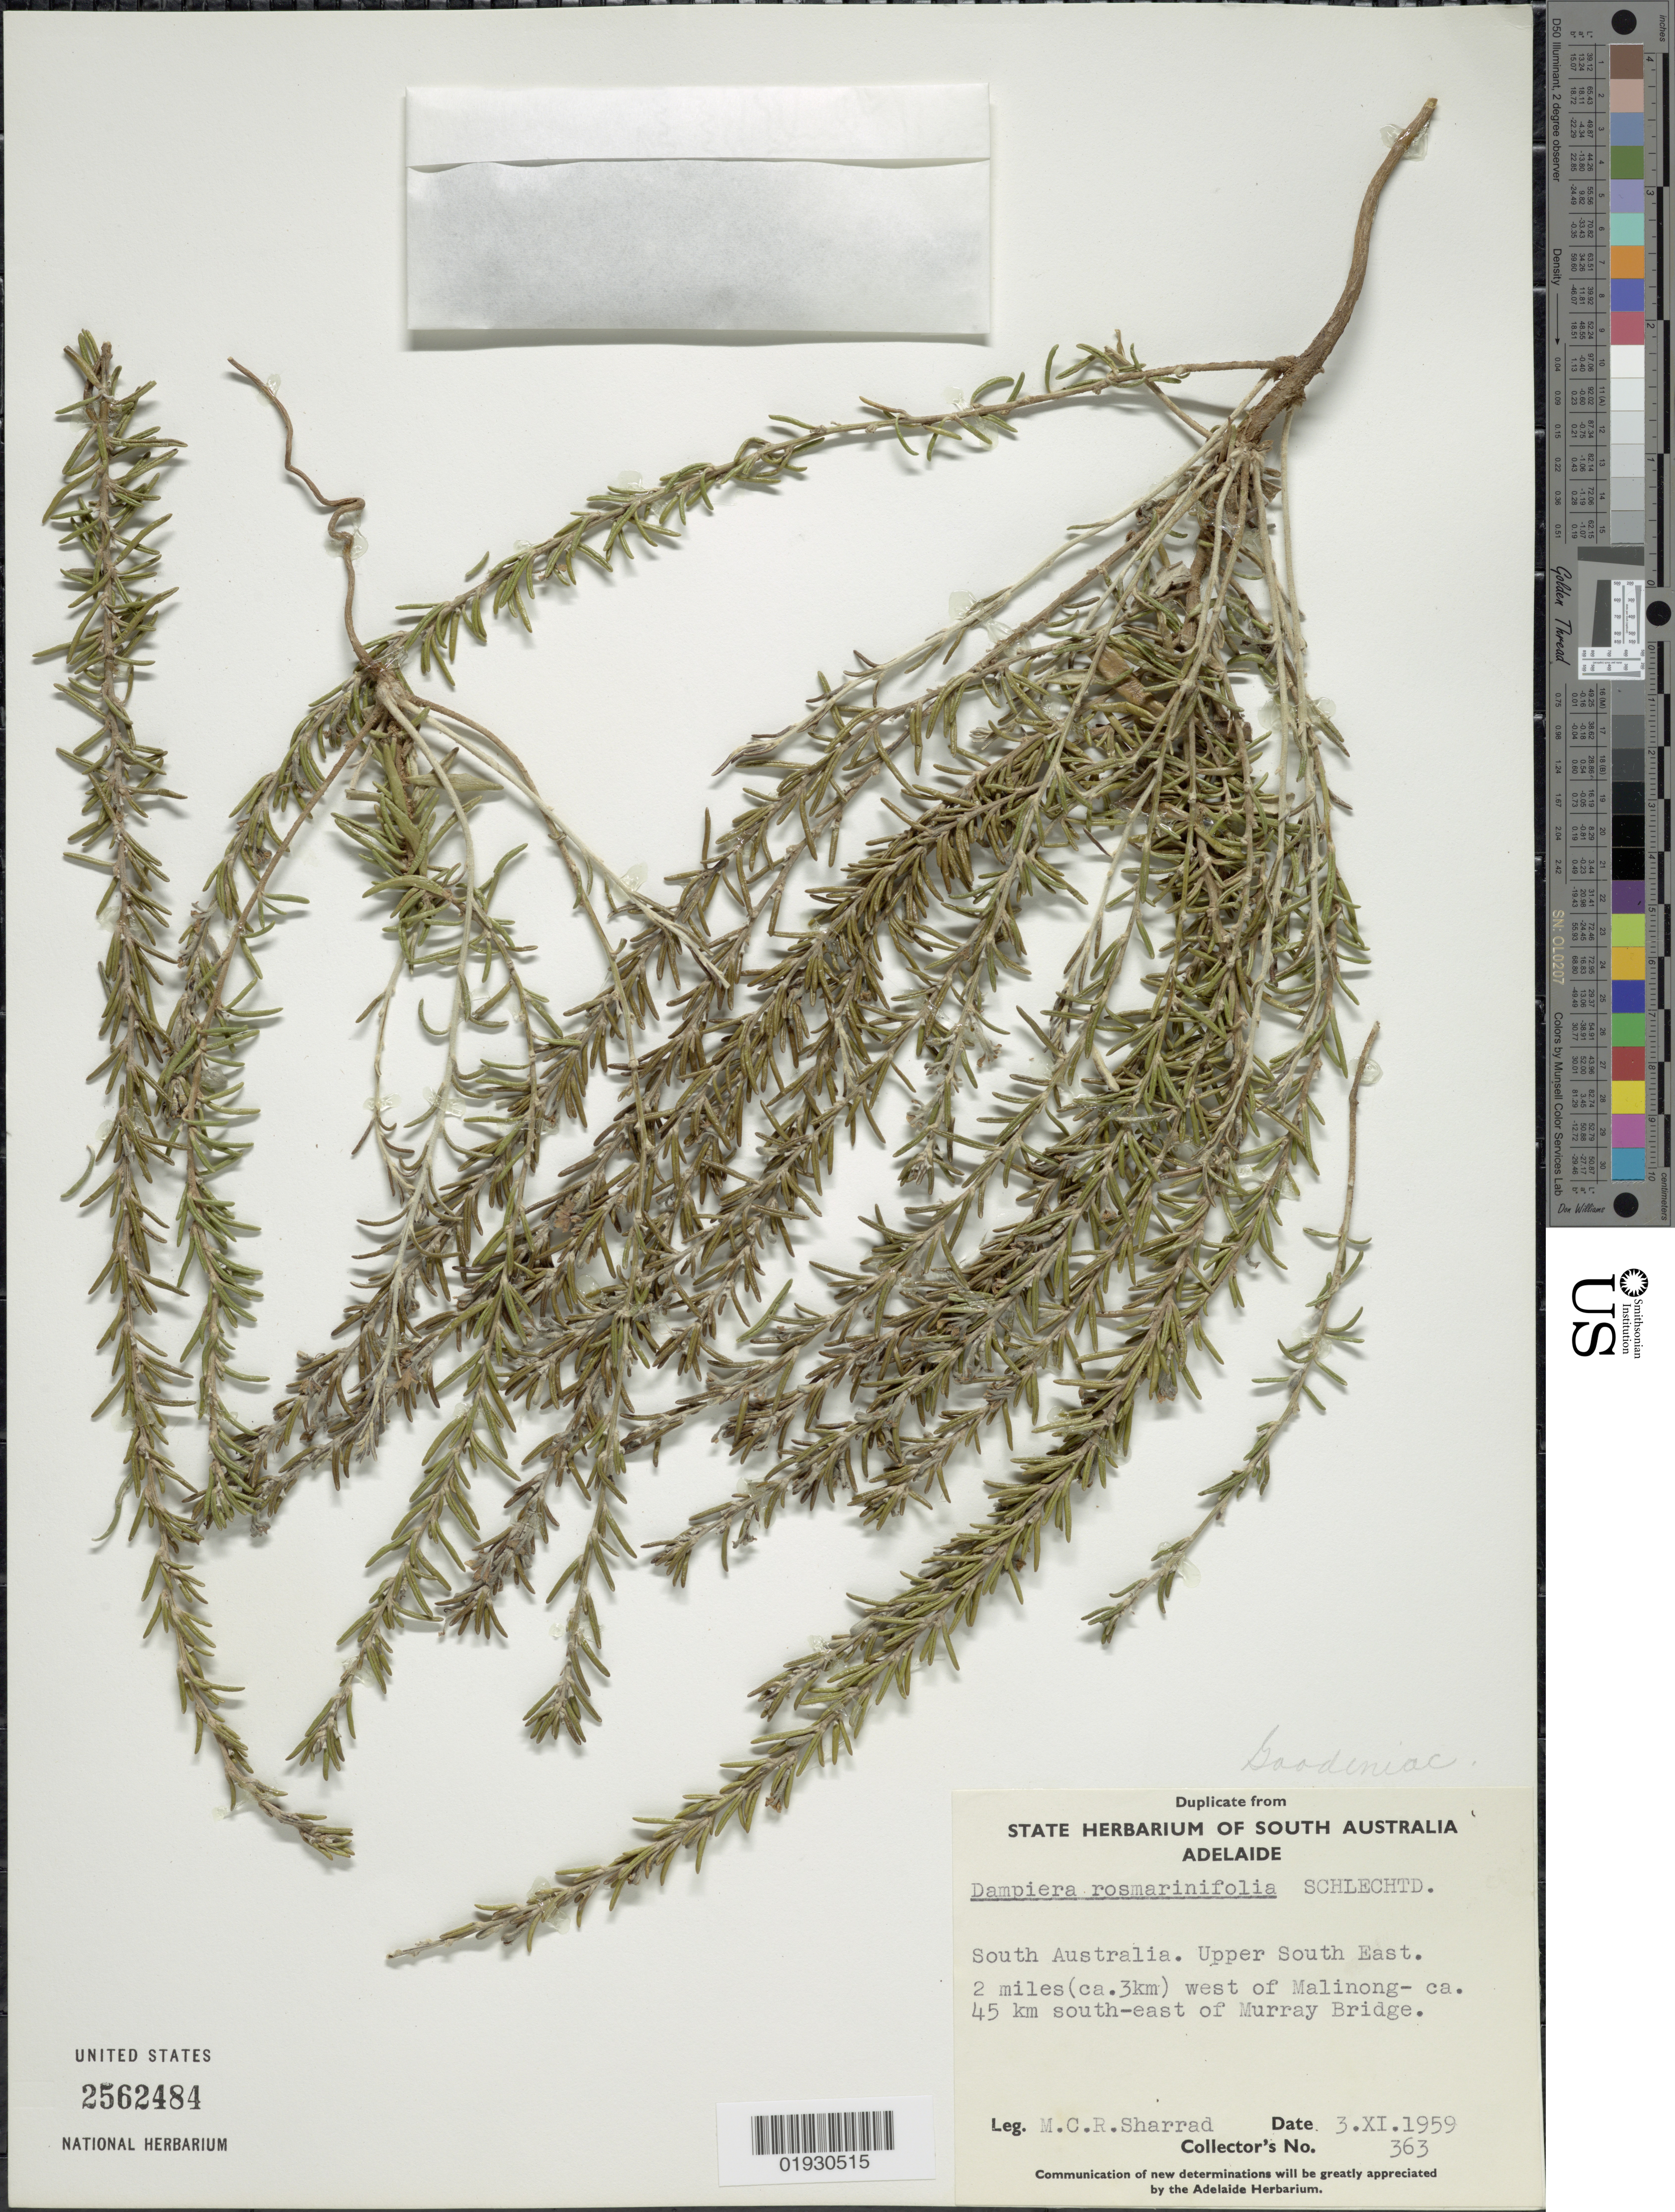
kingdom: Plantae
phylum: Tracheophyta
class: Magnoliopsida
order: Asterales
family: Goodeniaceae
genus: Dampiera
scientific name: Dampiera rosmarinifolia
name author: Schltdl.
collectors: M. Sharrad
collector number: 363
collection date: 1959-11-03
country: Australia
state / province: South Australia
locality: Upper South East. 2 miles (ca.3 km) west of Malinong-ca. 45 km south-east of Murray Bridge.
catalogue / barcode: US 2562484